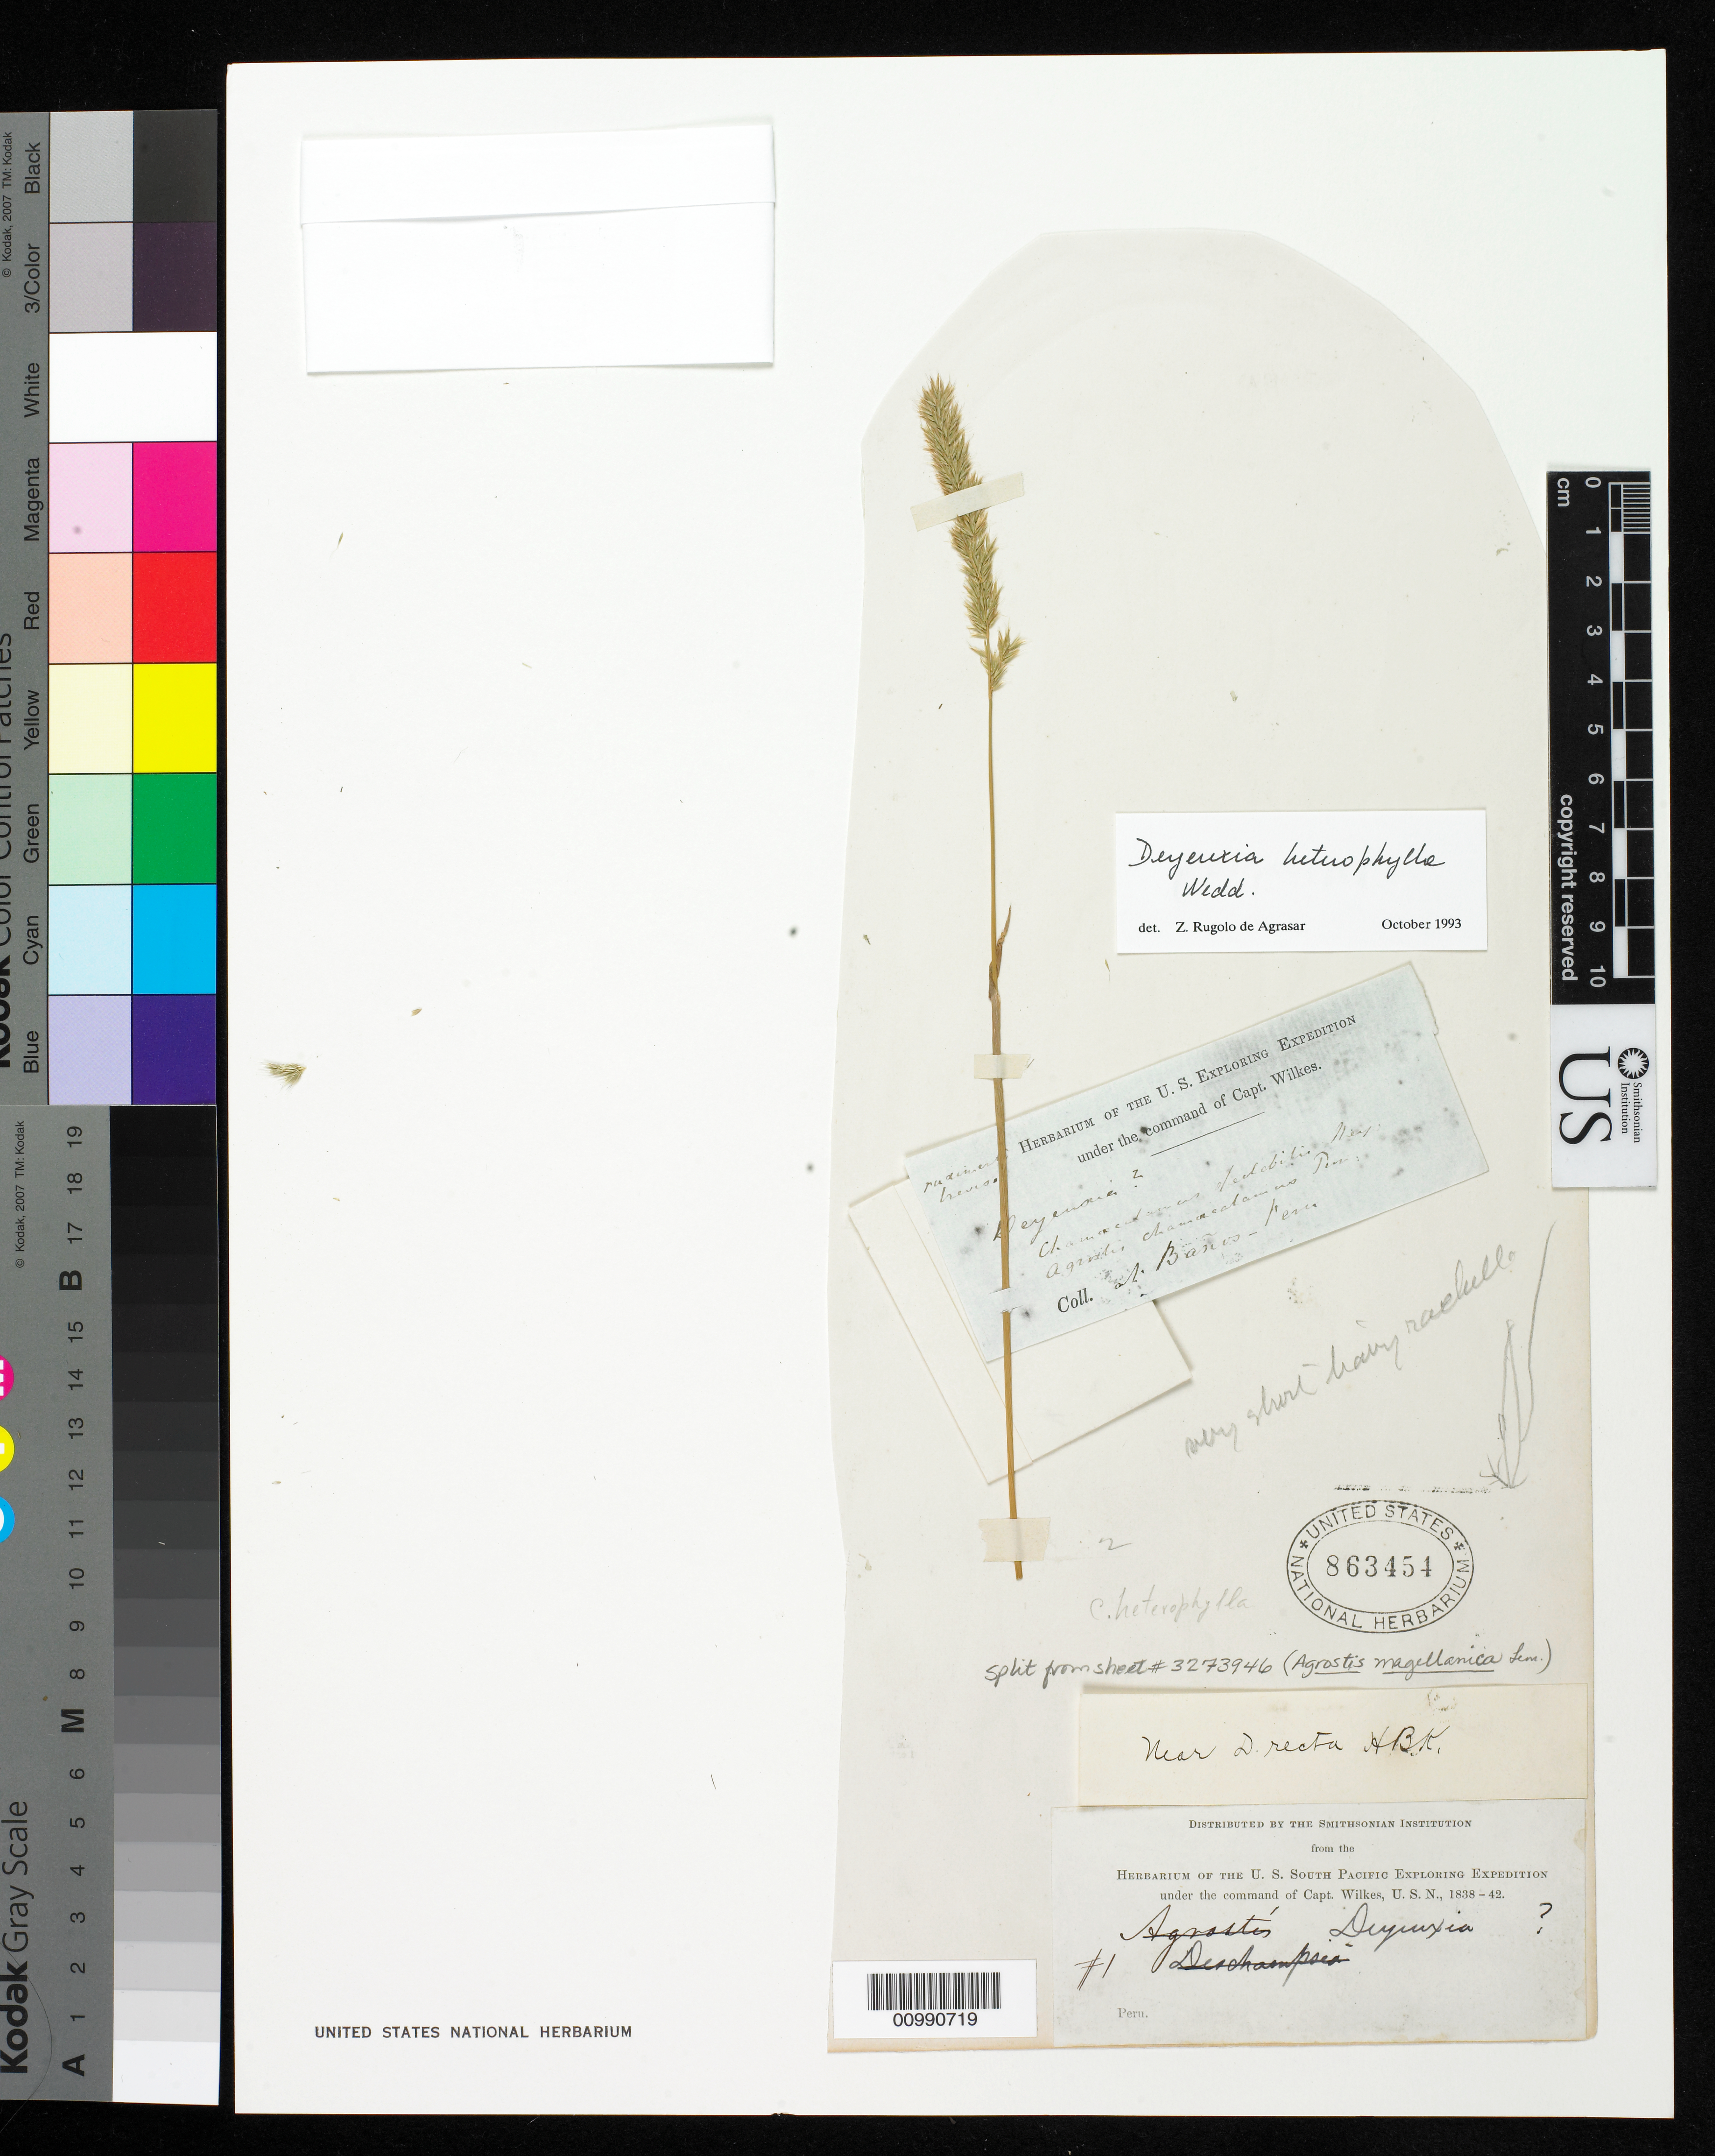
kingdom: Plantae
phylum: Tracheophyta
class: Liliopsida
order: Poales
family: Poaceae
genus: Cinnagrostis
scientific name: Cinnagrostis heterophylla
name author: (Wedd.) P.M. Peterson et al.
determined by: Poaceae Reorganization Project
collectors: Wilkes Explor. Exped.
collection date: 1838/1842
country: Peru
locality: Banos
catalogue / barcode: US 863454